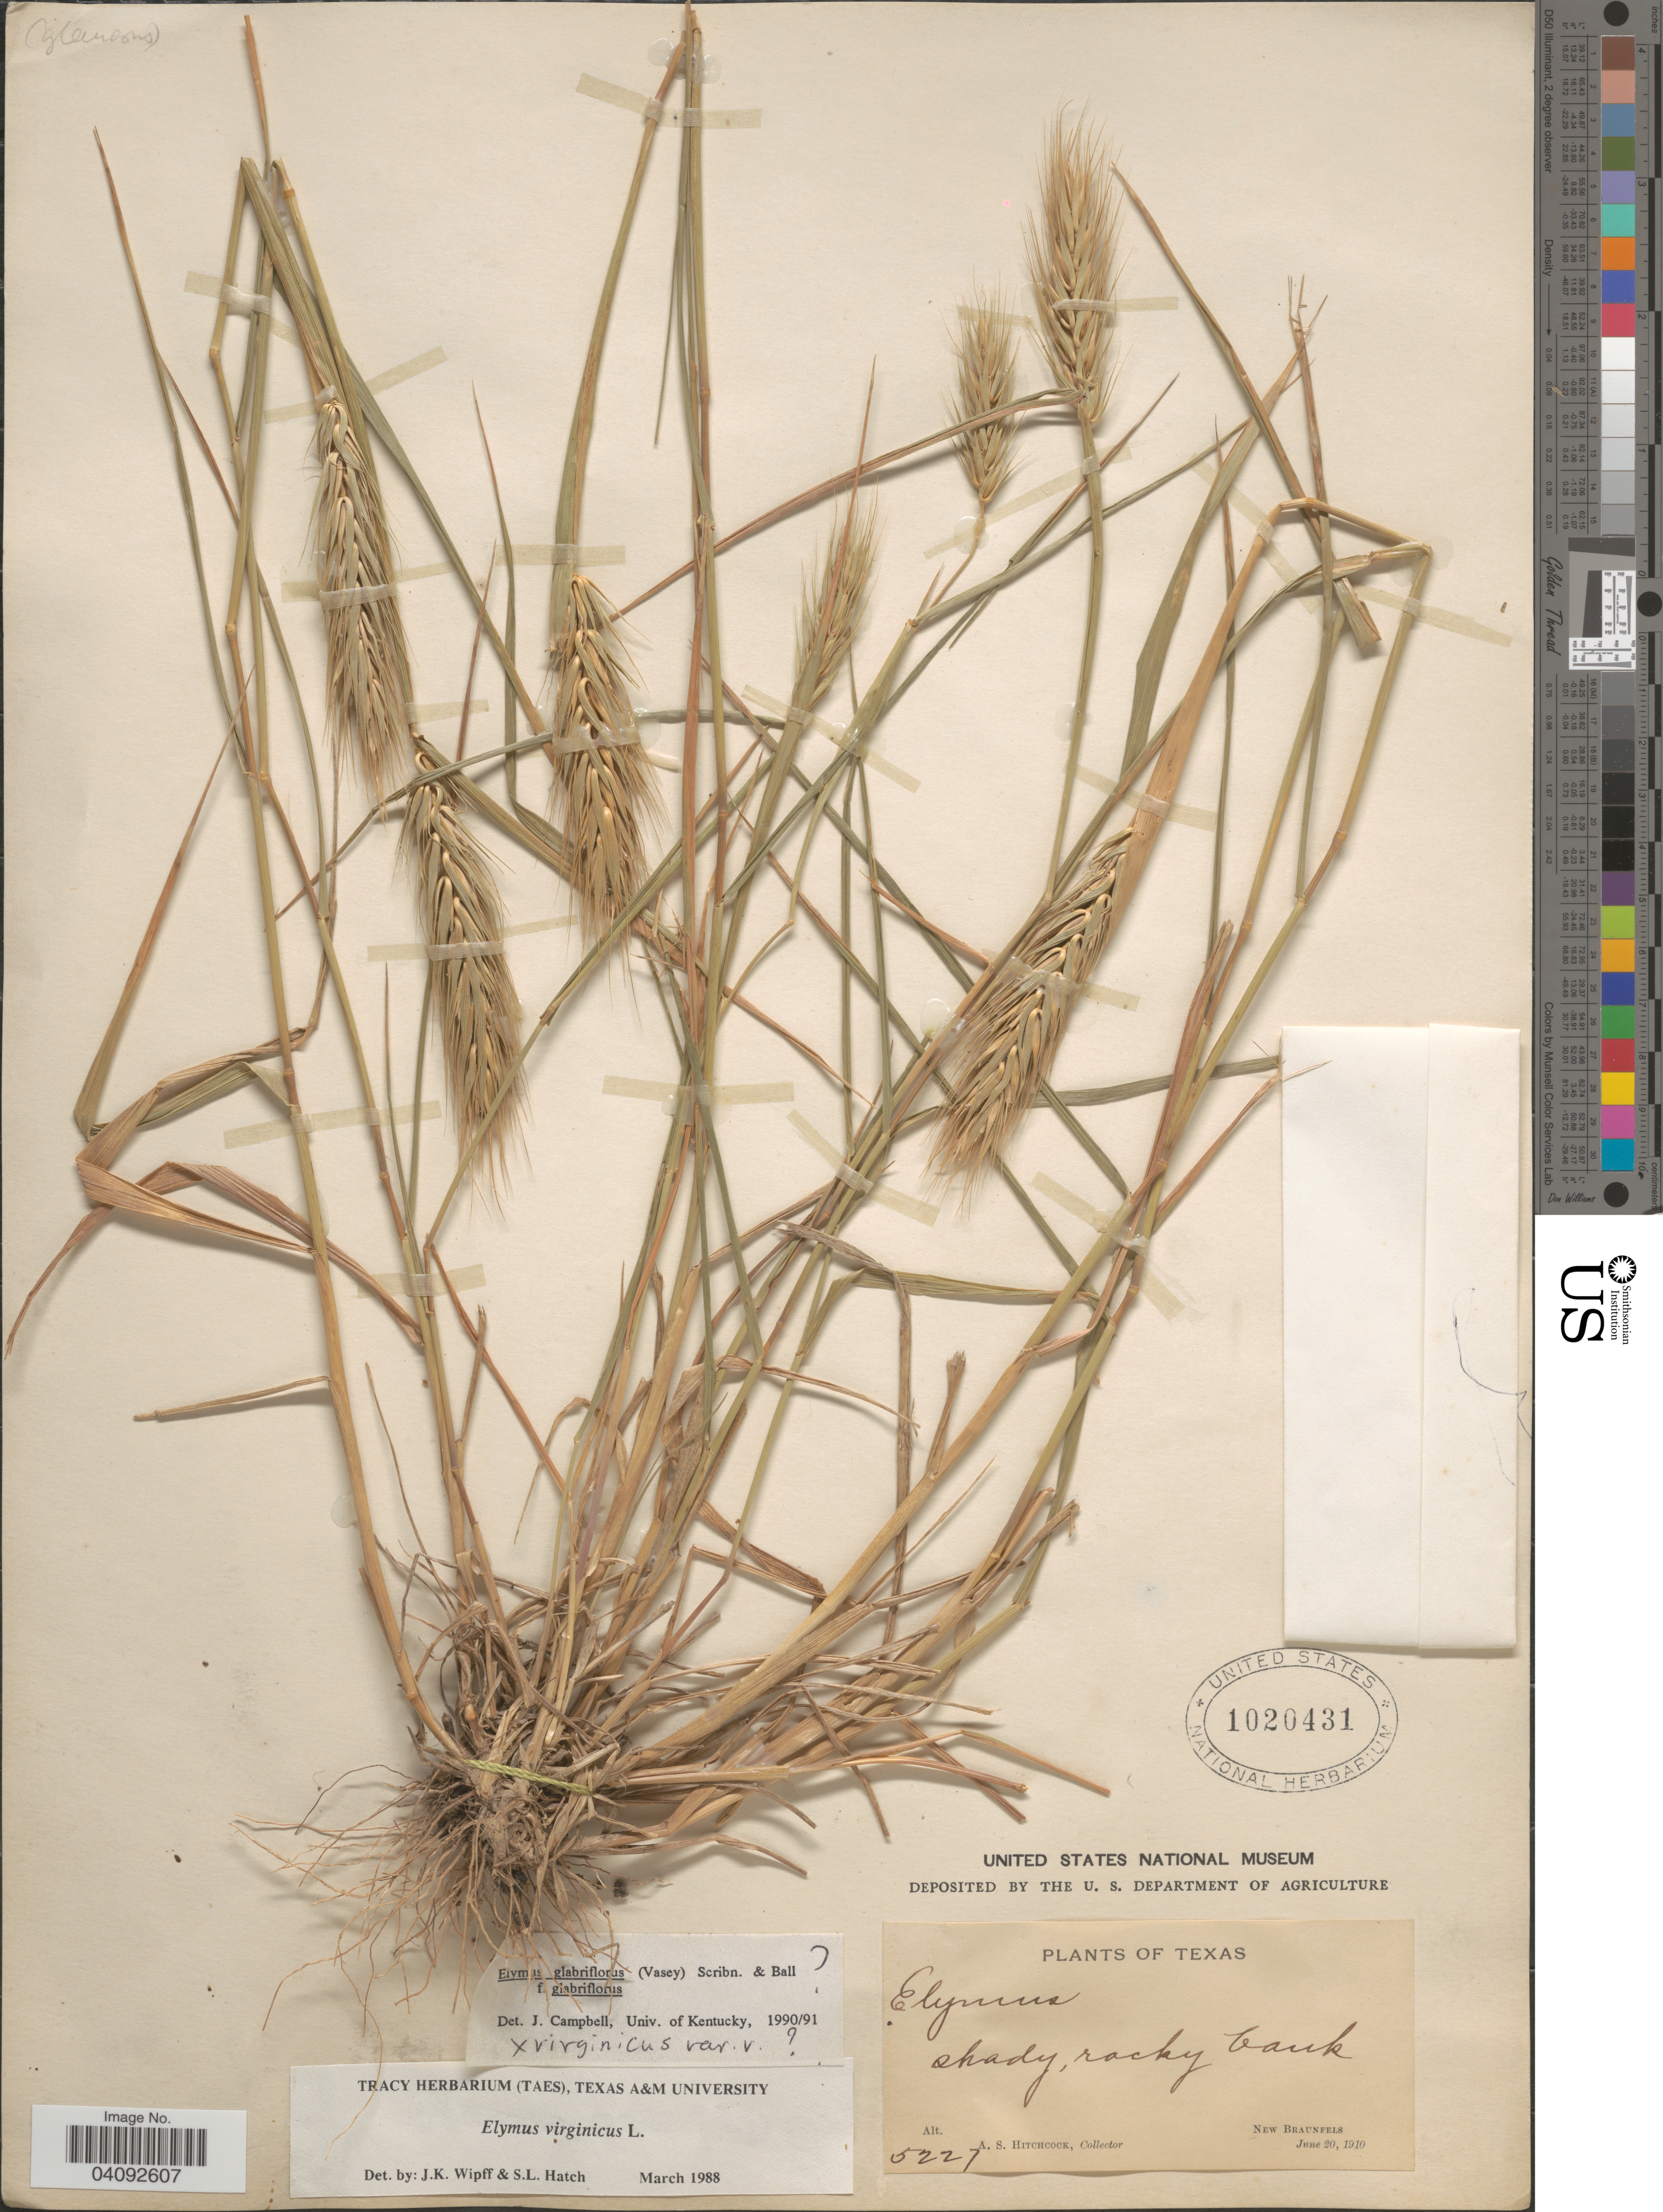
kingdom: Plantae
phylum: Tracheophyta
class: Liliopsida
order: Poales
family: Poaceae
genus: Elymus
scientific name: Elymus glabriflorus var. glabriflorus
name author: (Vasey ex L.H. Dewey) Scribn. & C.R. Ball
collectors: A. S. Hitchcock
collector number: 5227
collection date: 1910-06-20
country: United States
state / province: Texas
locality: New Braunfels.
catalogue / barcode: US 1020431